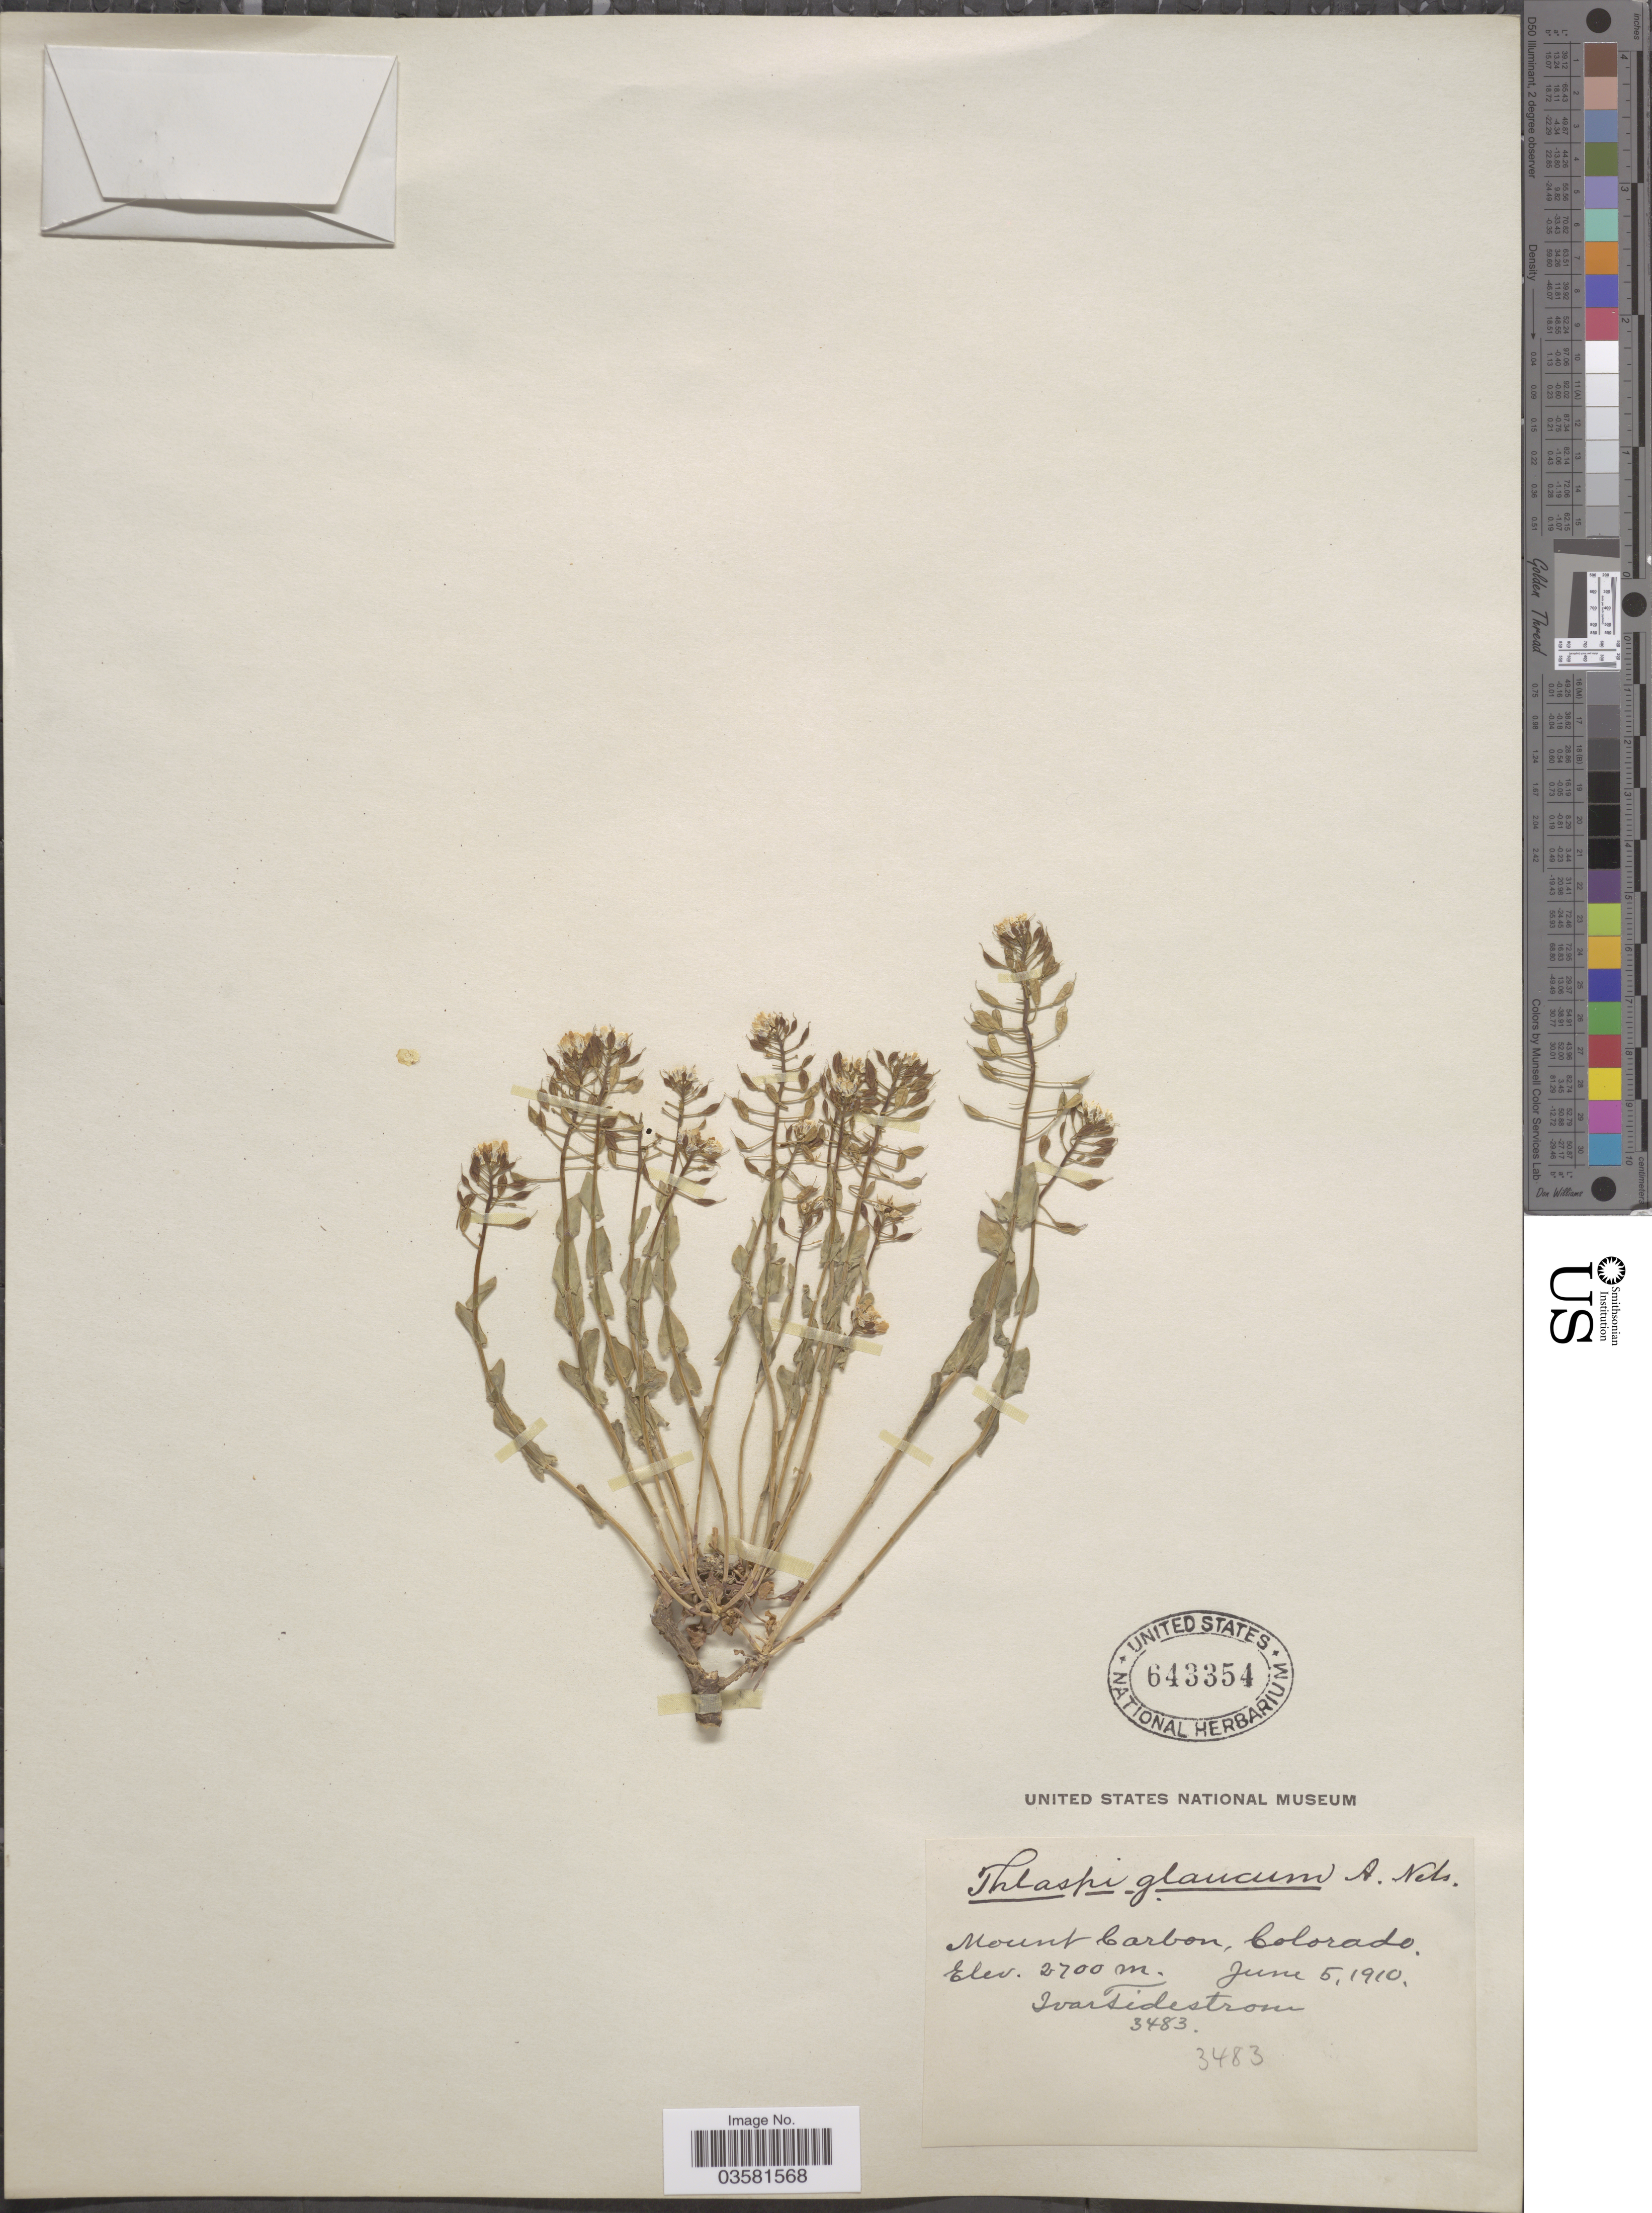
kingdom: Plantae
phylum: Tracheophyta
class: Magnoliopsida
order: Brassicales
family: Brassicaceae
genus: Thlaspi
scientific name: Thlaspi fendleri var. glaucum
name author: (A. Nelson) C.L. Hitchc.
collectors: I. F. Tidestrom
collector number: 3483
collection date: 1910-06-05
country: United States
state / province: Colorado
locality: Mount Carbon.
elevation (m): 2700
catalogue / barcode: US 643354